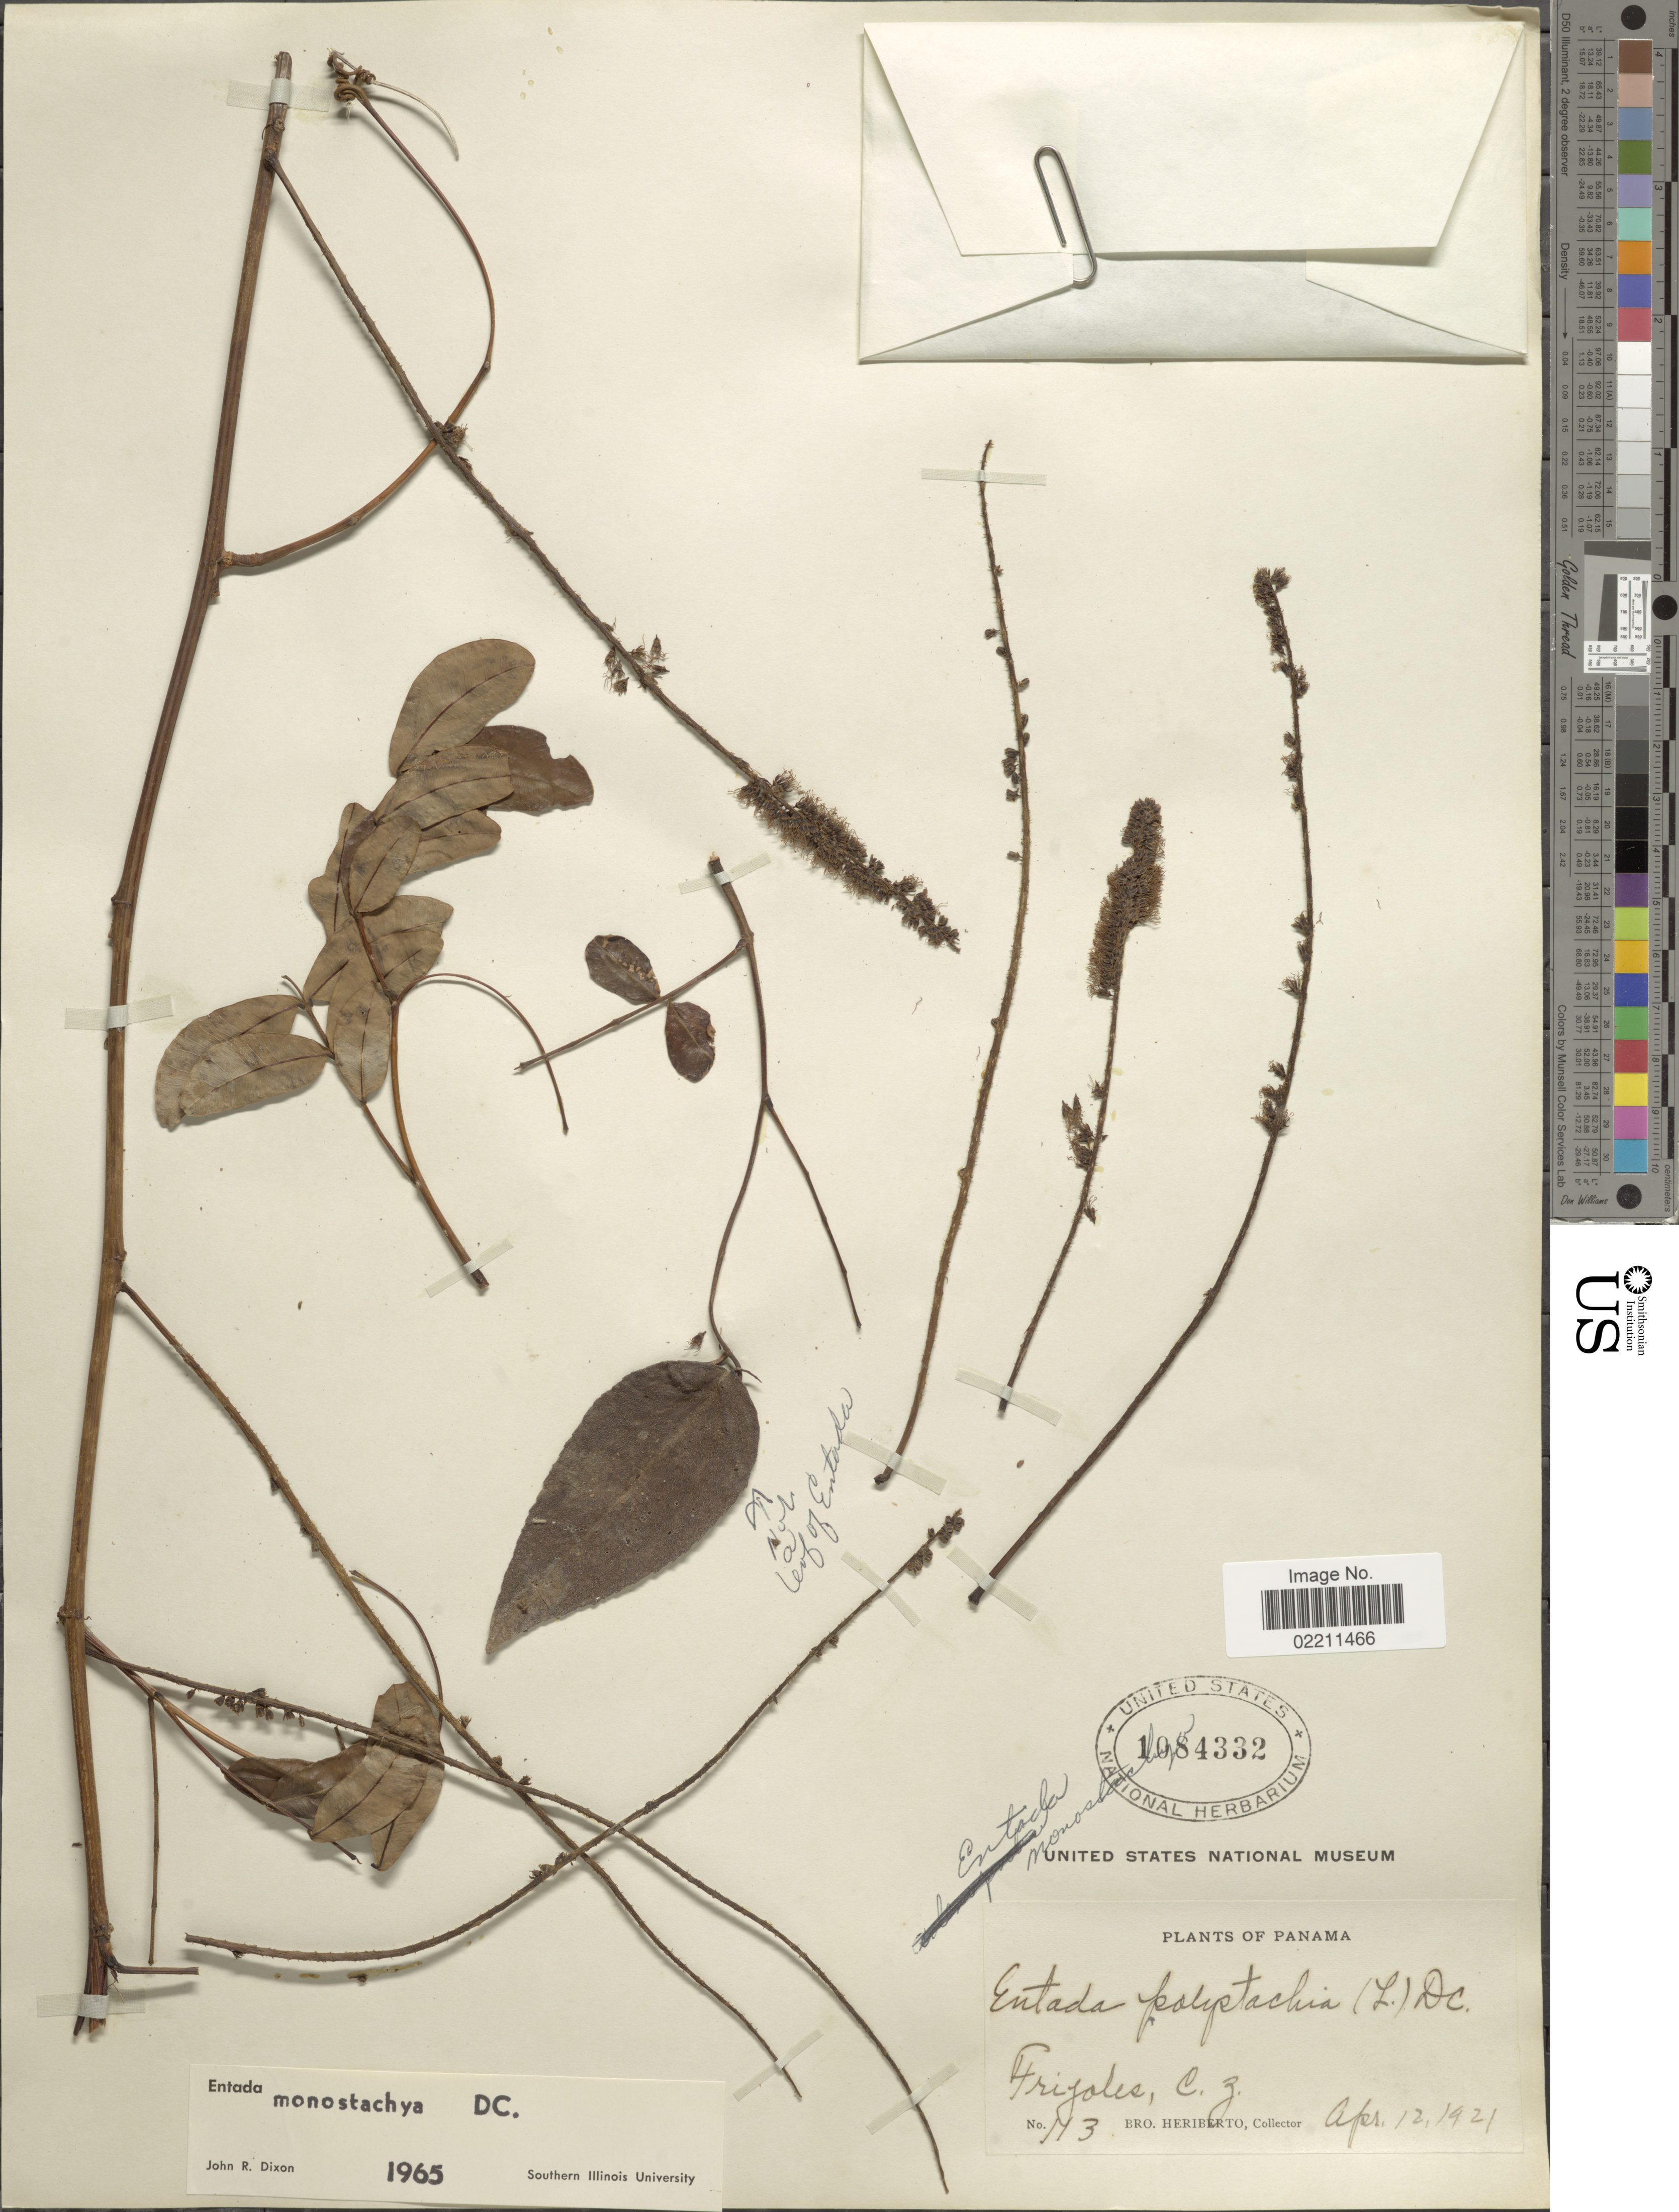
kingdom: Plantae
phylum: Tracheophyta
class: Magnoliopsida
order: Fabales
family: Fabaceae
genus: Entada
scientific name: Entada gigas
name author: (L.) Fawc. & Rendle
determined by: Strong, Mark T., (BOT), Smithsonian Institution - National Museum of Natural History (UNITED STATES)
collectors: B. Heriberto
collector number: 113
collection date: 1921-04-12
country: Panama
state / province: Colón / Panamá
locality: Frizoles, C.Z.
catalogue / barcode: US 1084332